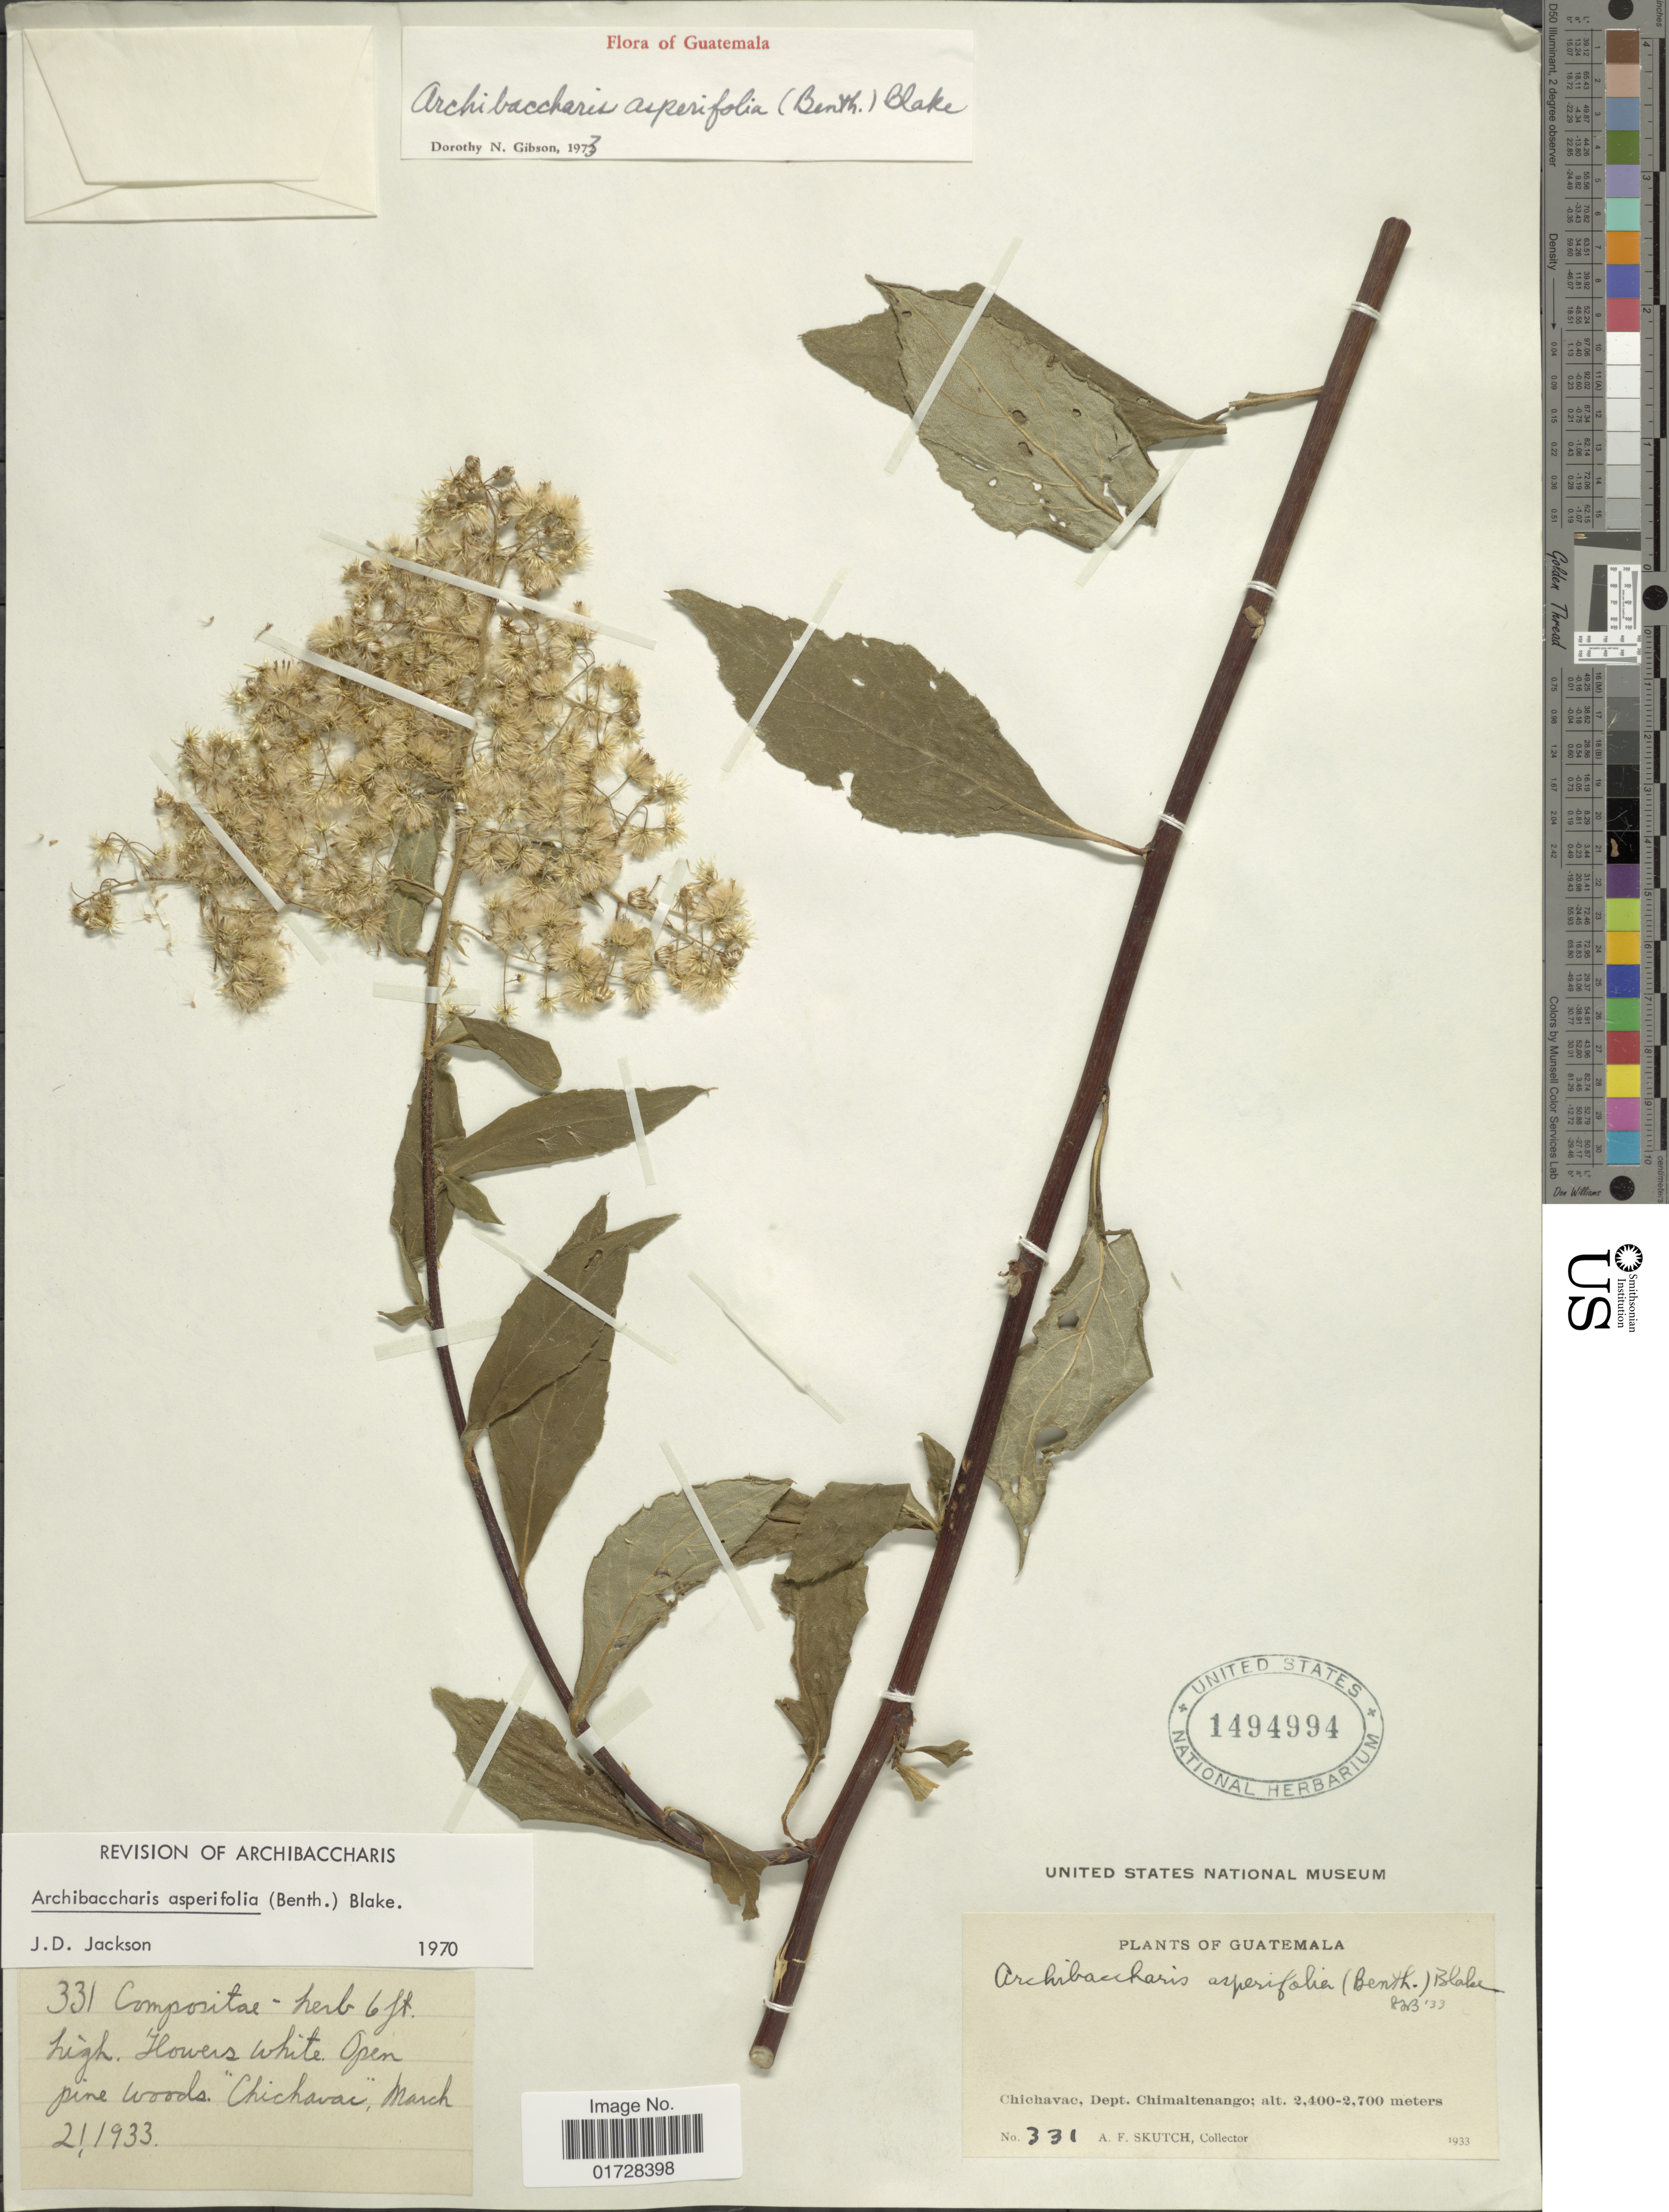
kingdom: Plantae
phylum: Tracheophyta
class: Magnoliopsida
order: Asterales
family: Asteraceae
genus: Archibaccharis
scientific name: Archibaccharis asperifolia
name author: (Benth.) S.F. Blake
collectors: A. F. Skutch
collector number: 331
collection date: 1933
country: Guatemala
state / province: Chimaltenango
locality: Chichavac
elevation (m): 2400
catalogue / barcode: US 1494994